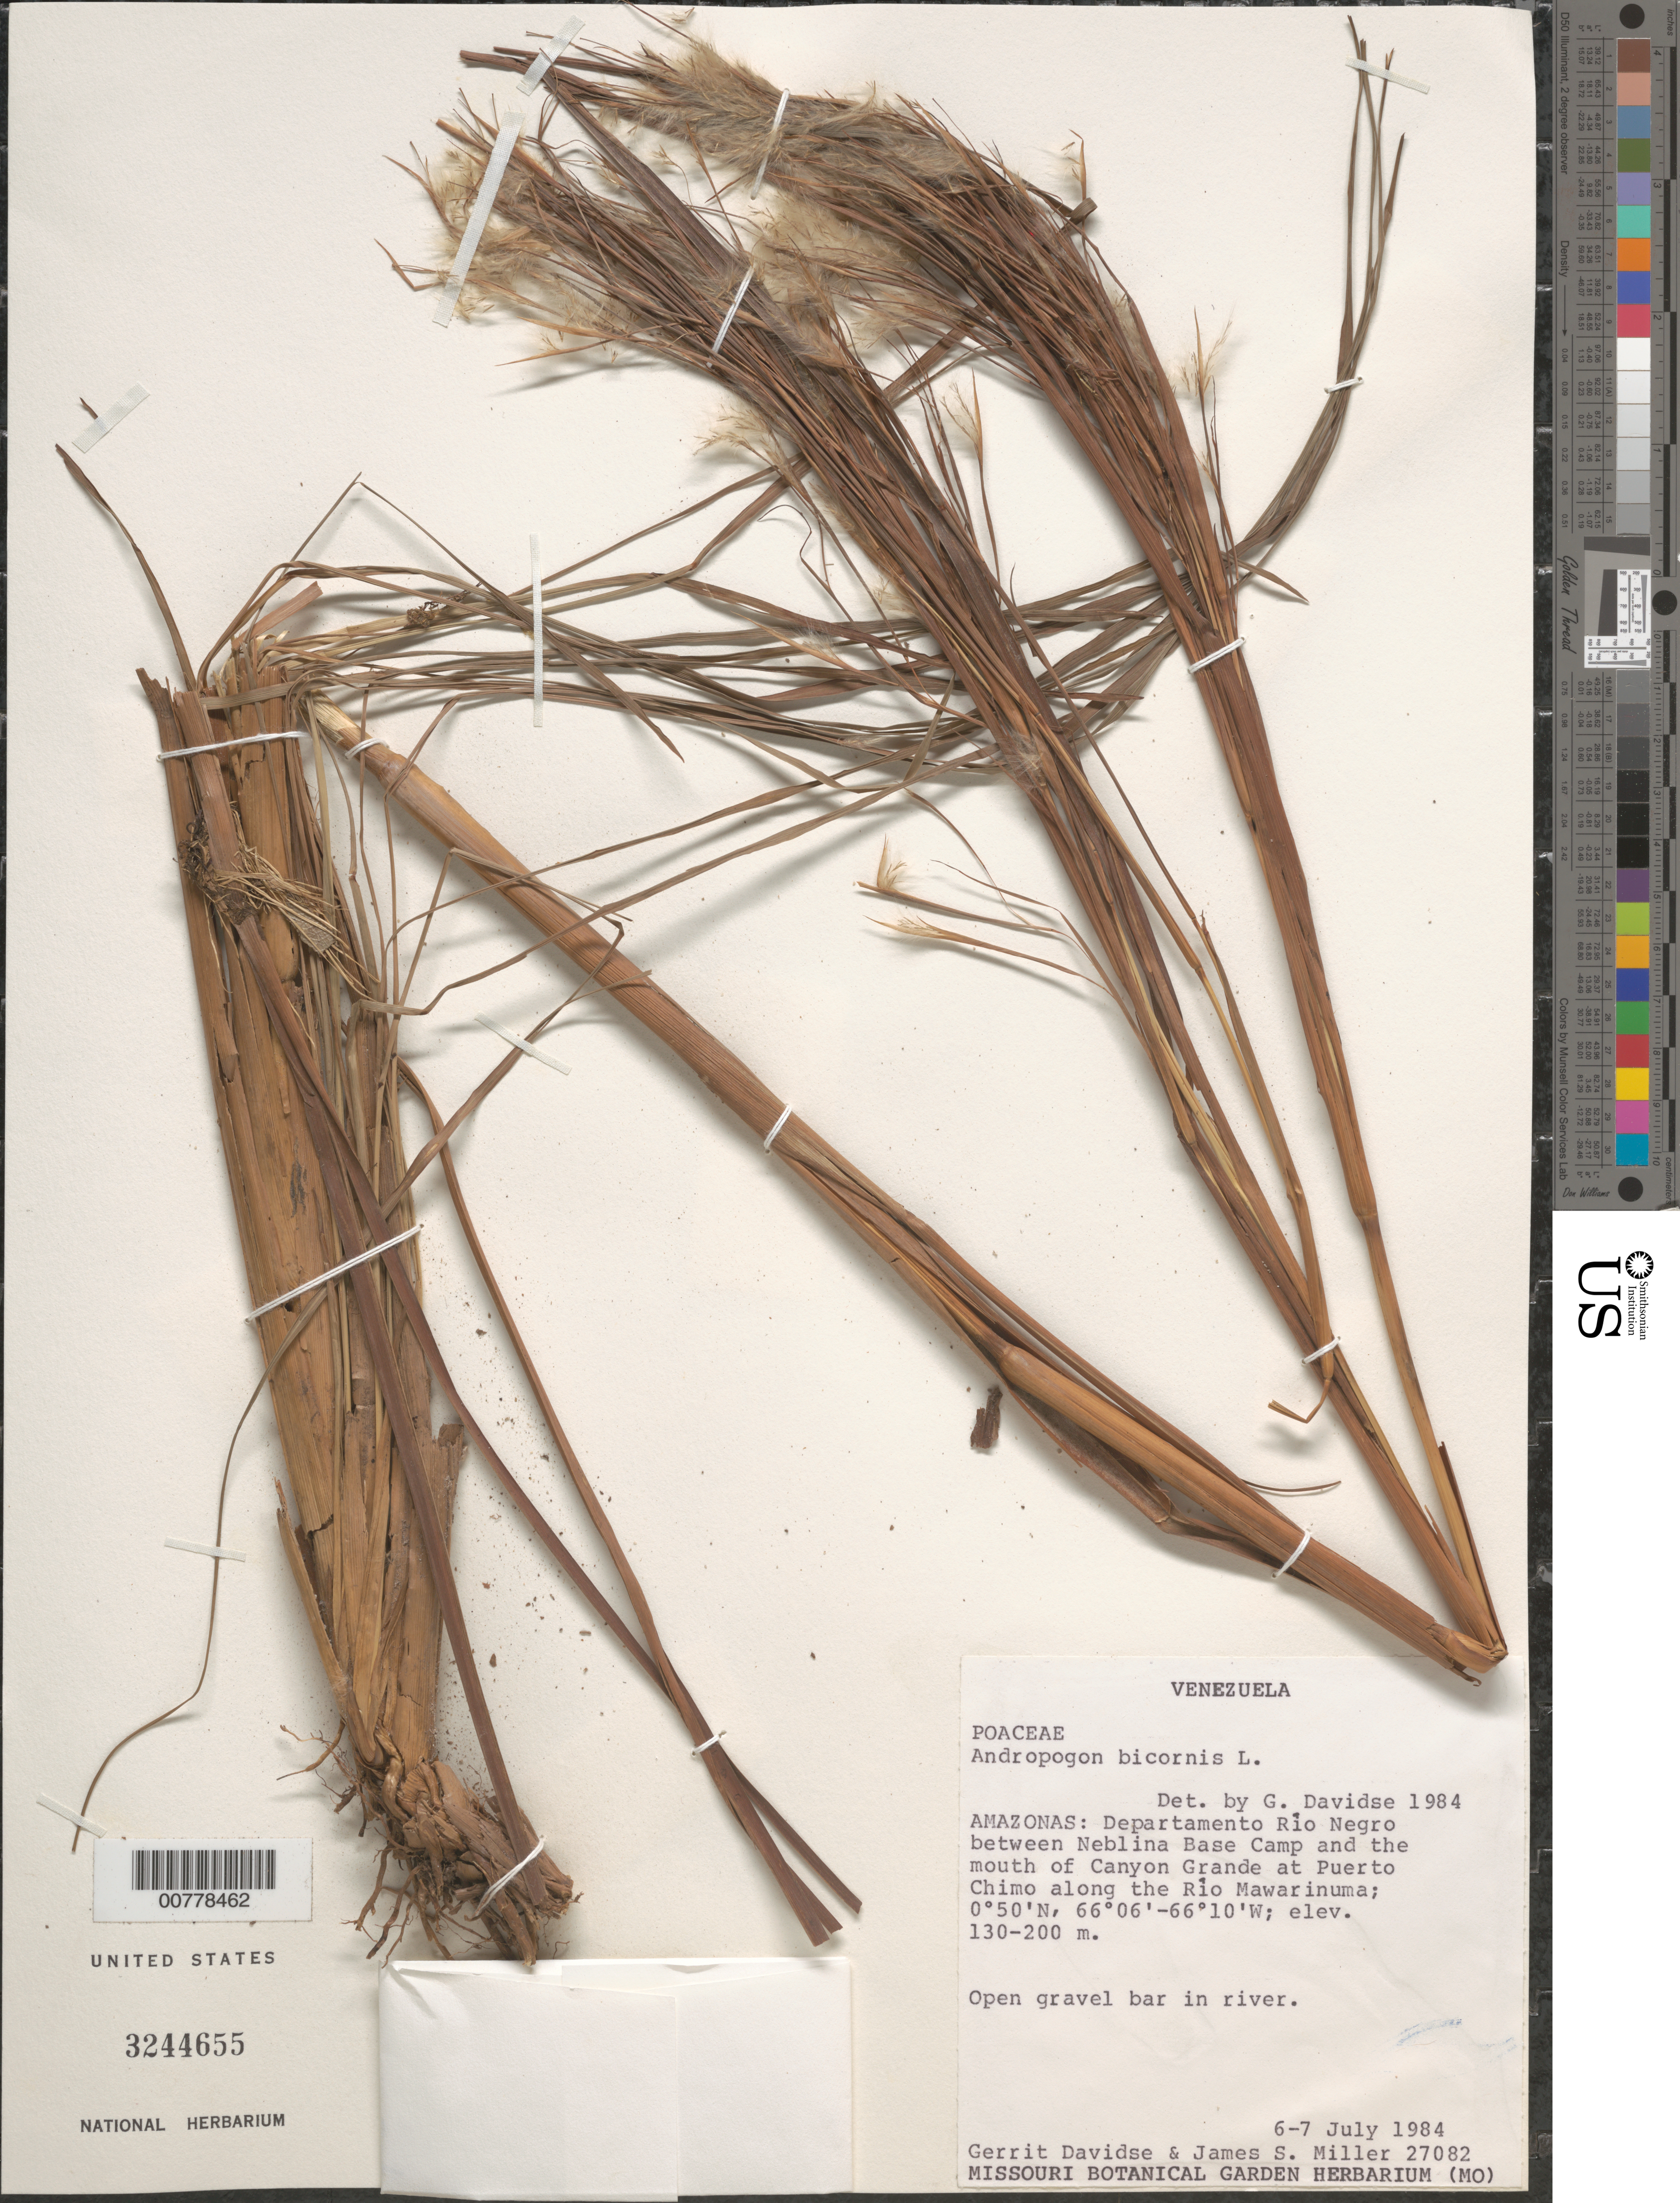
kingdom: Plantae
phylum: Tracheophyta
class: Liliopsida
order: Poales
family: Poaceae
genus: Andropogon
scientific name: Andropogon bicornis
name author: L.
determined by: Davidse, Gerrit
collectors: G. Davidse & J. S. Miller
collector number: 27082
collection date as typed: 6-Jul-84 to 7-Jul-84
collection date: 1984-07-06/1984-07-07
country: Venezuela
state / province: Amazonas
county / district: Río Negro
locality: Neblina Base Camp to mouth of Canyon Grande, along Río Mawarinuma, Puerto Chimo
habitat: On gravel bar in river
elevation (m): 130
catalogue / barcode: US 3244655